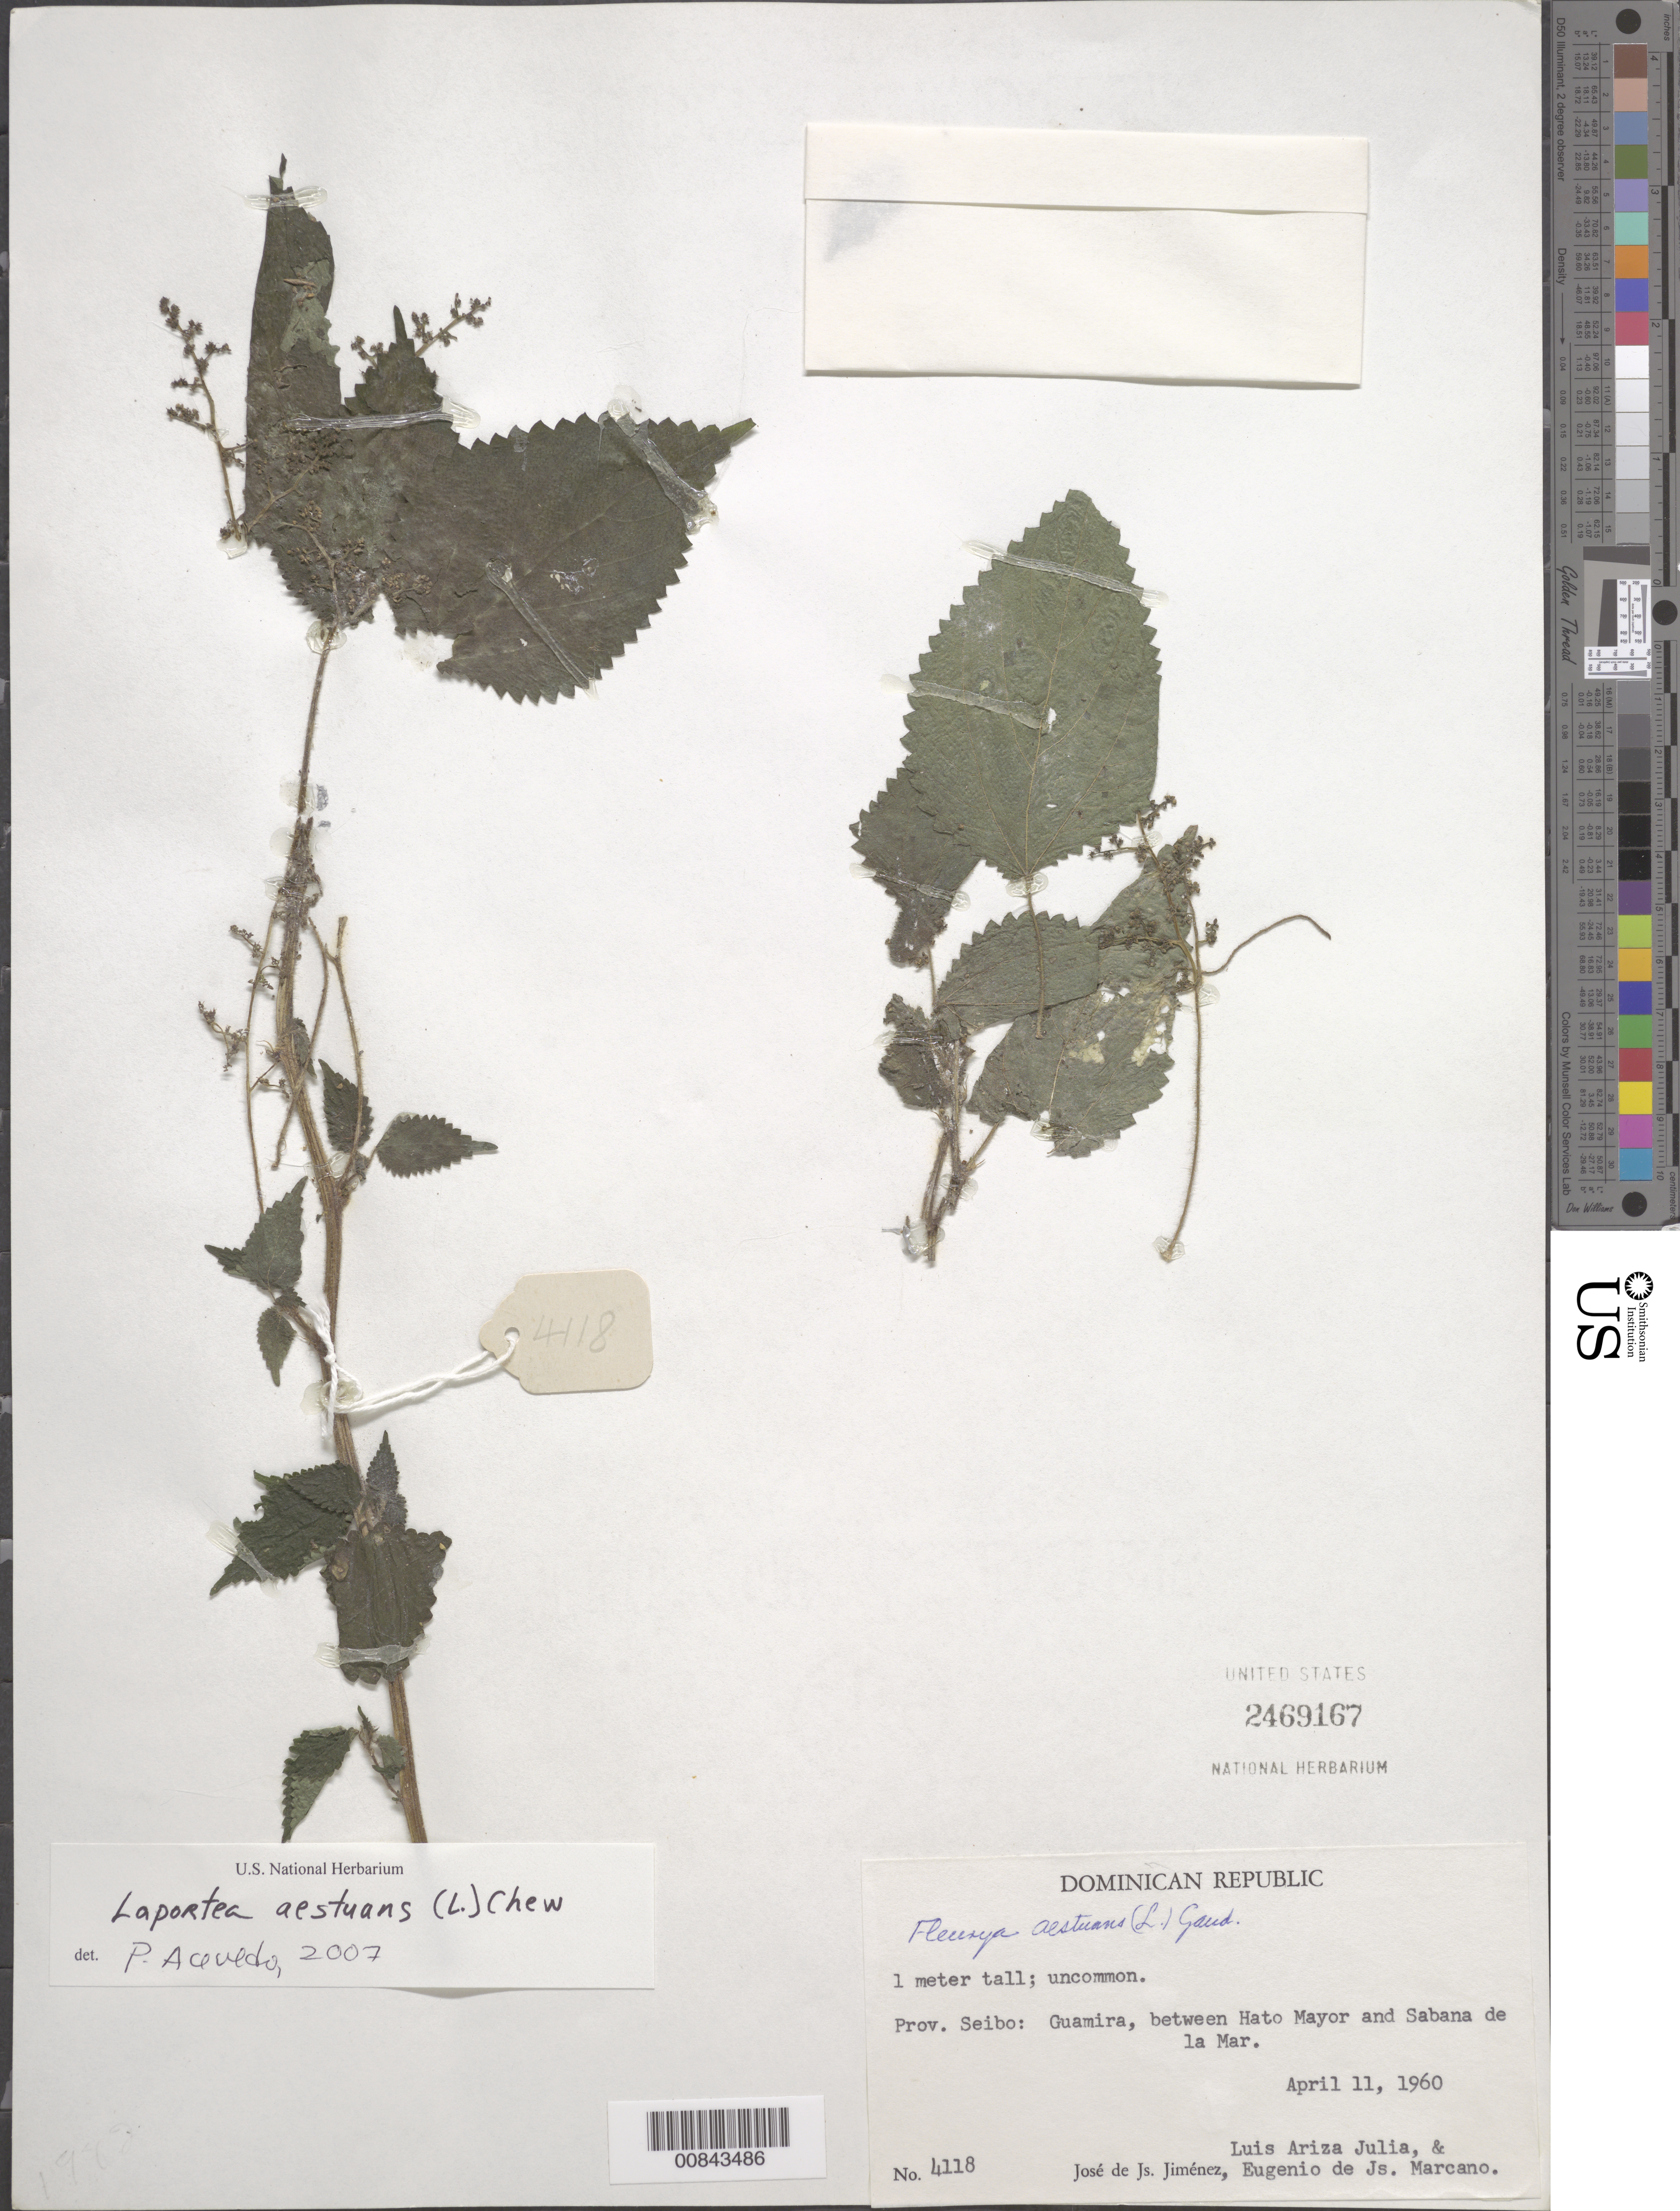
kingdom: Plantae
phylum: Tracheophyta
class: Magnoliopsida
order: Rosales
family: Urticaceae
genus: Laportea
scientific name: Laportea aestuans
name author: (L.) Chew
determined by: Acevedo-Rodríguez, P., (BOT), Smithsonian Institution - National Museum of Natural History (UNITED STATES)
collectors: J. J. Jiménez, L. Julia & E. J. Marcano F.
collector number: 4118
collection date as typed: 11 Apr 1960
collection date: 1960-04-11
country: Dominican Republic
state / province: El Seibo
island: Hispaniola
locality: Guamira, between Hato Mayor and Sabana de la Mar.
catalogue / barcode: US 2469167